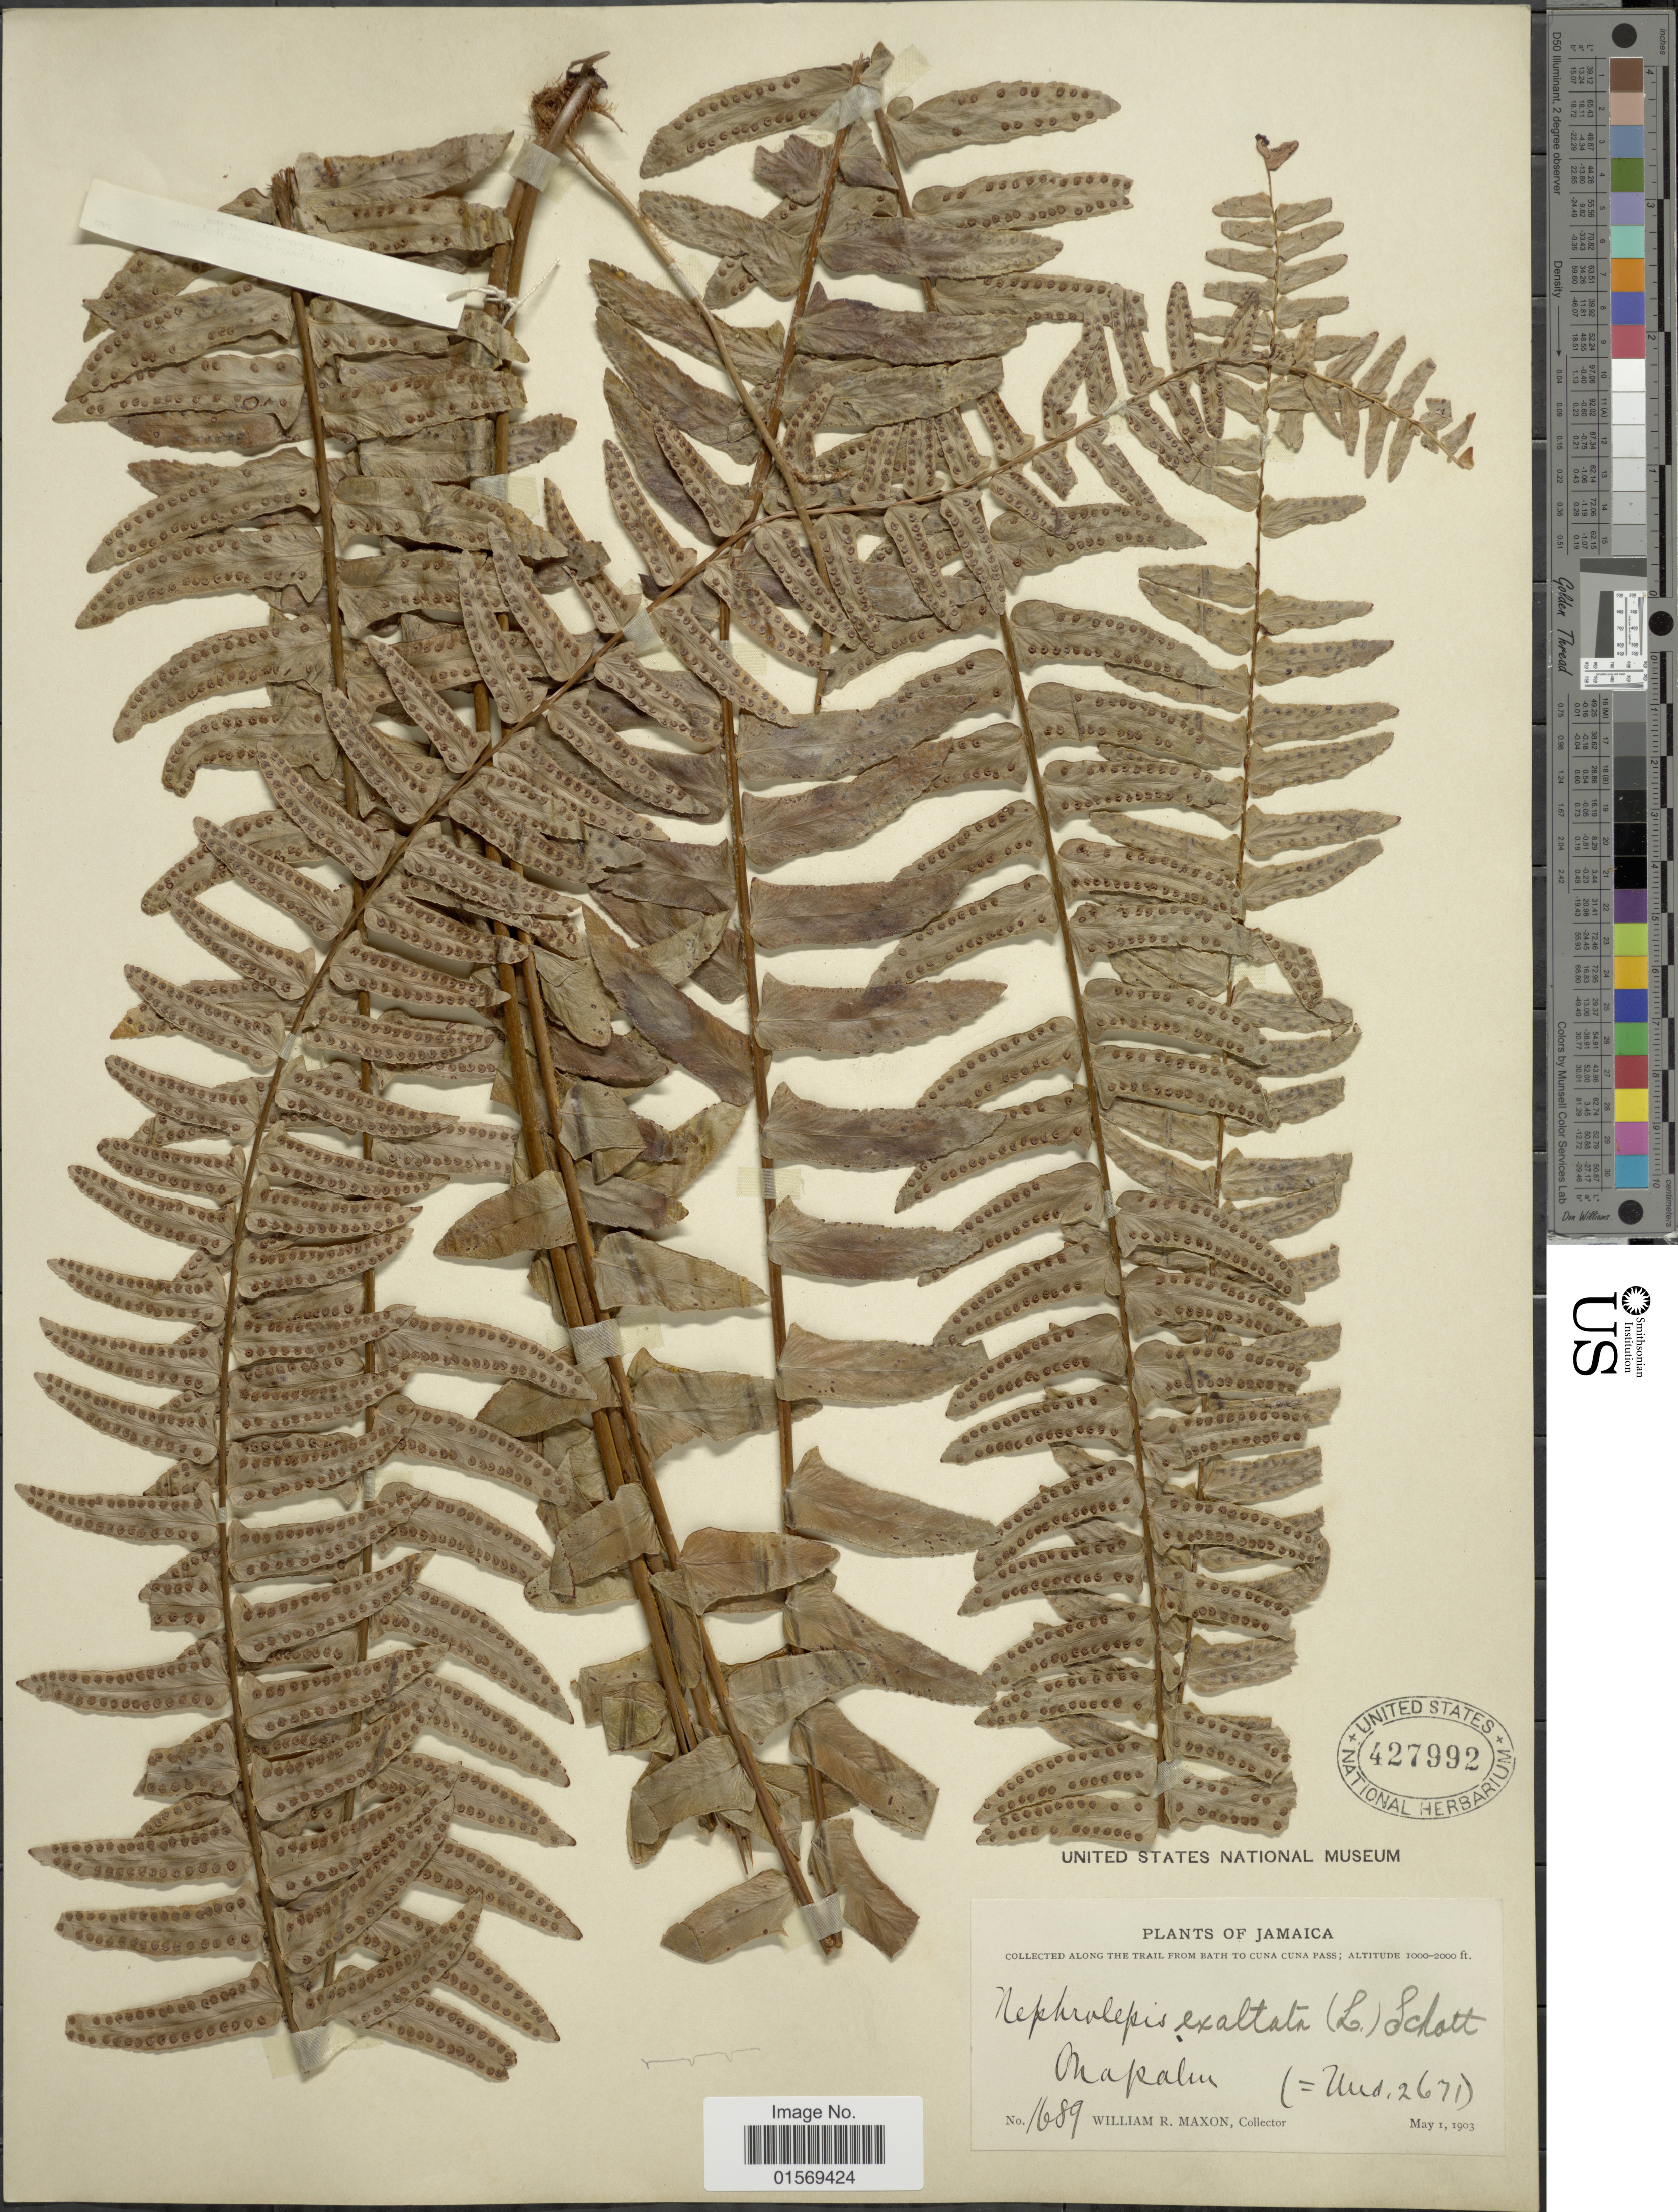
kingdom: Plantae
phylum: Tracheophyta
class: Polypodiopsida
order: Polypodiales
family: Nephrolepidaceae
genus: Nephrolepis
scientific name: Nephrolepis exaltata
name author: (L.) Schott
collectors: W. R. Maxon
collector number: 1689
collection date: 1903-05-01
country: Jamaica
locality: Jamaica, trail bath to Cuna Cuna Pass.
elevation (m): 305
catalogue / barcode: US 427992